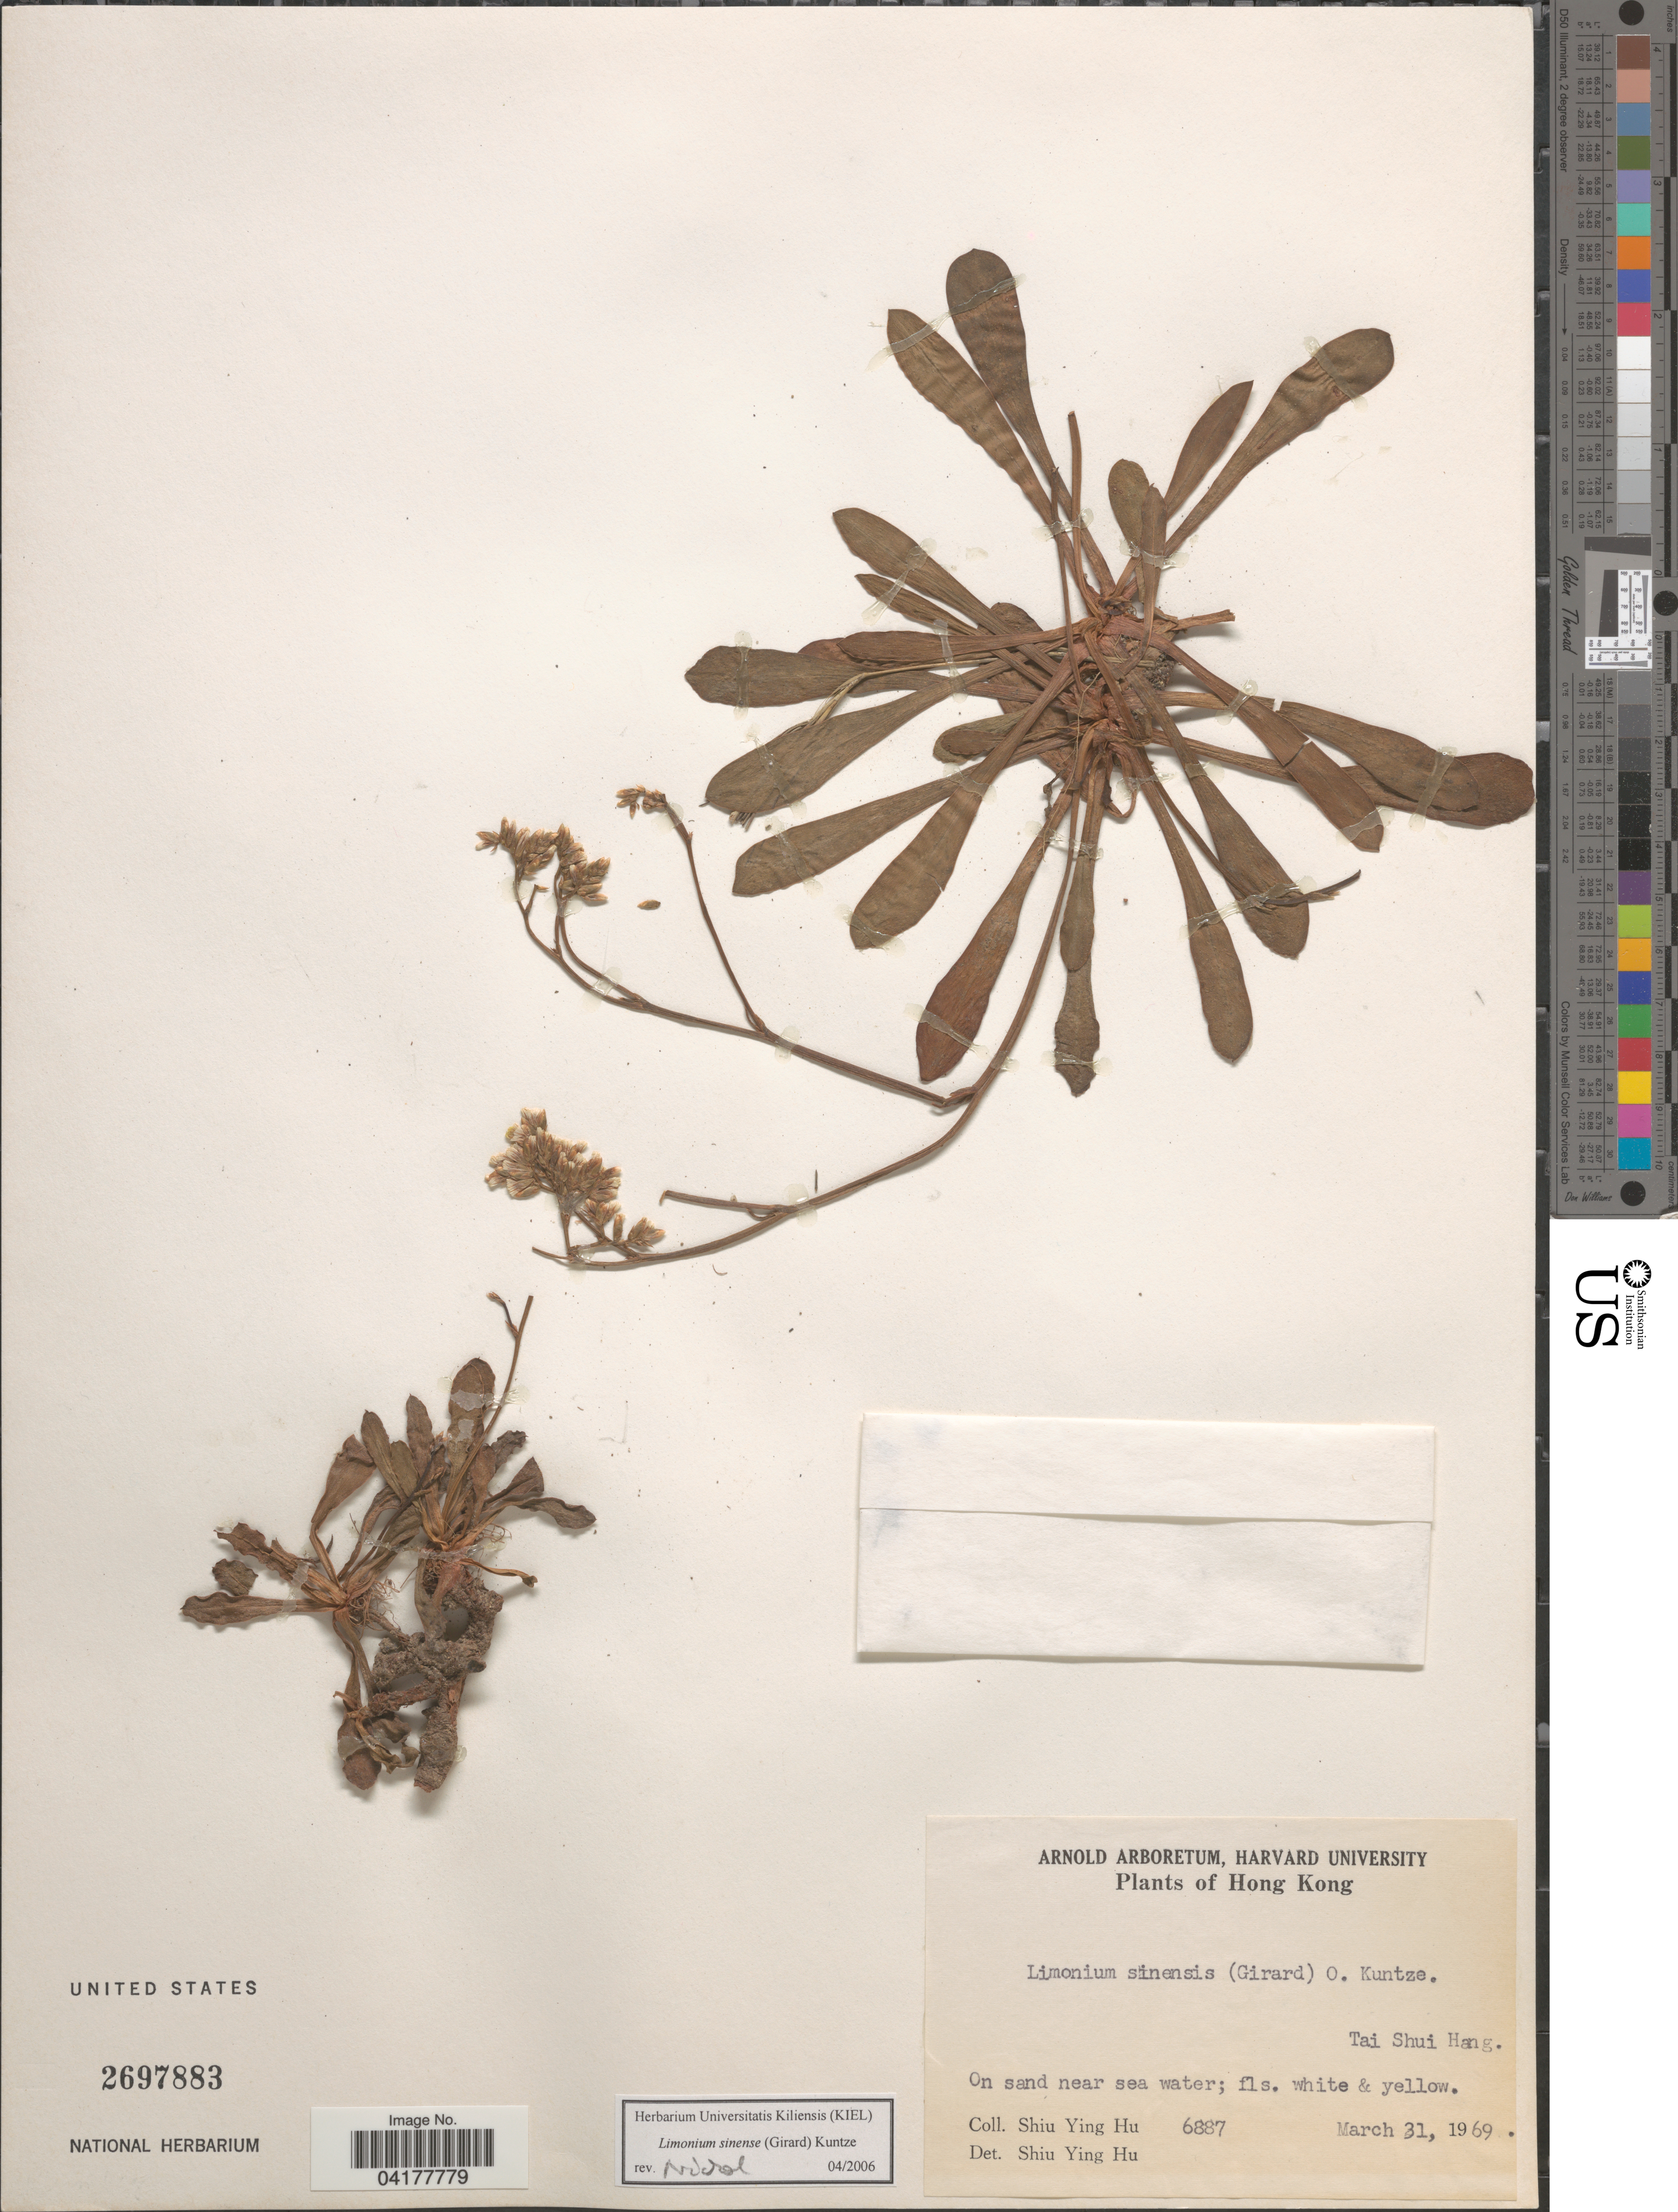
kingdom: Plantae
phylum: Tracheophyta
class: Magnoliopsida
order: Caryophyllales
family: Plumbaginaceae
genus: Limonium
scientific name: Limonium sinense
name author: (Girard) Kuntze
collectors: S. Y. Hu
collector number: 6887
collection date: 1969-03-31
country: China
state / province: Hong Kong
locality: Tai Shui Hang.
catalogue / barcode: US 2697883